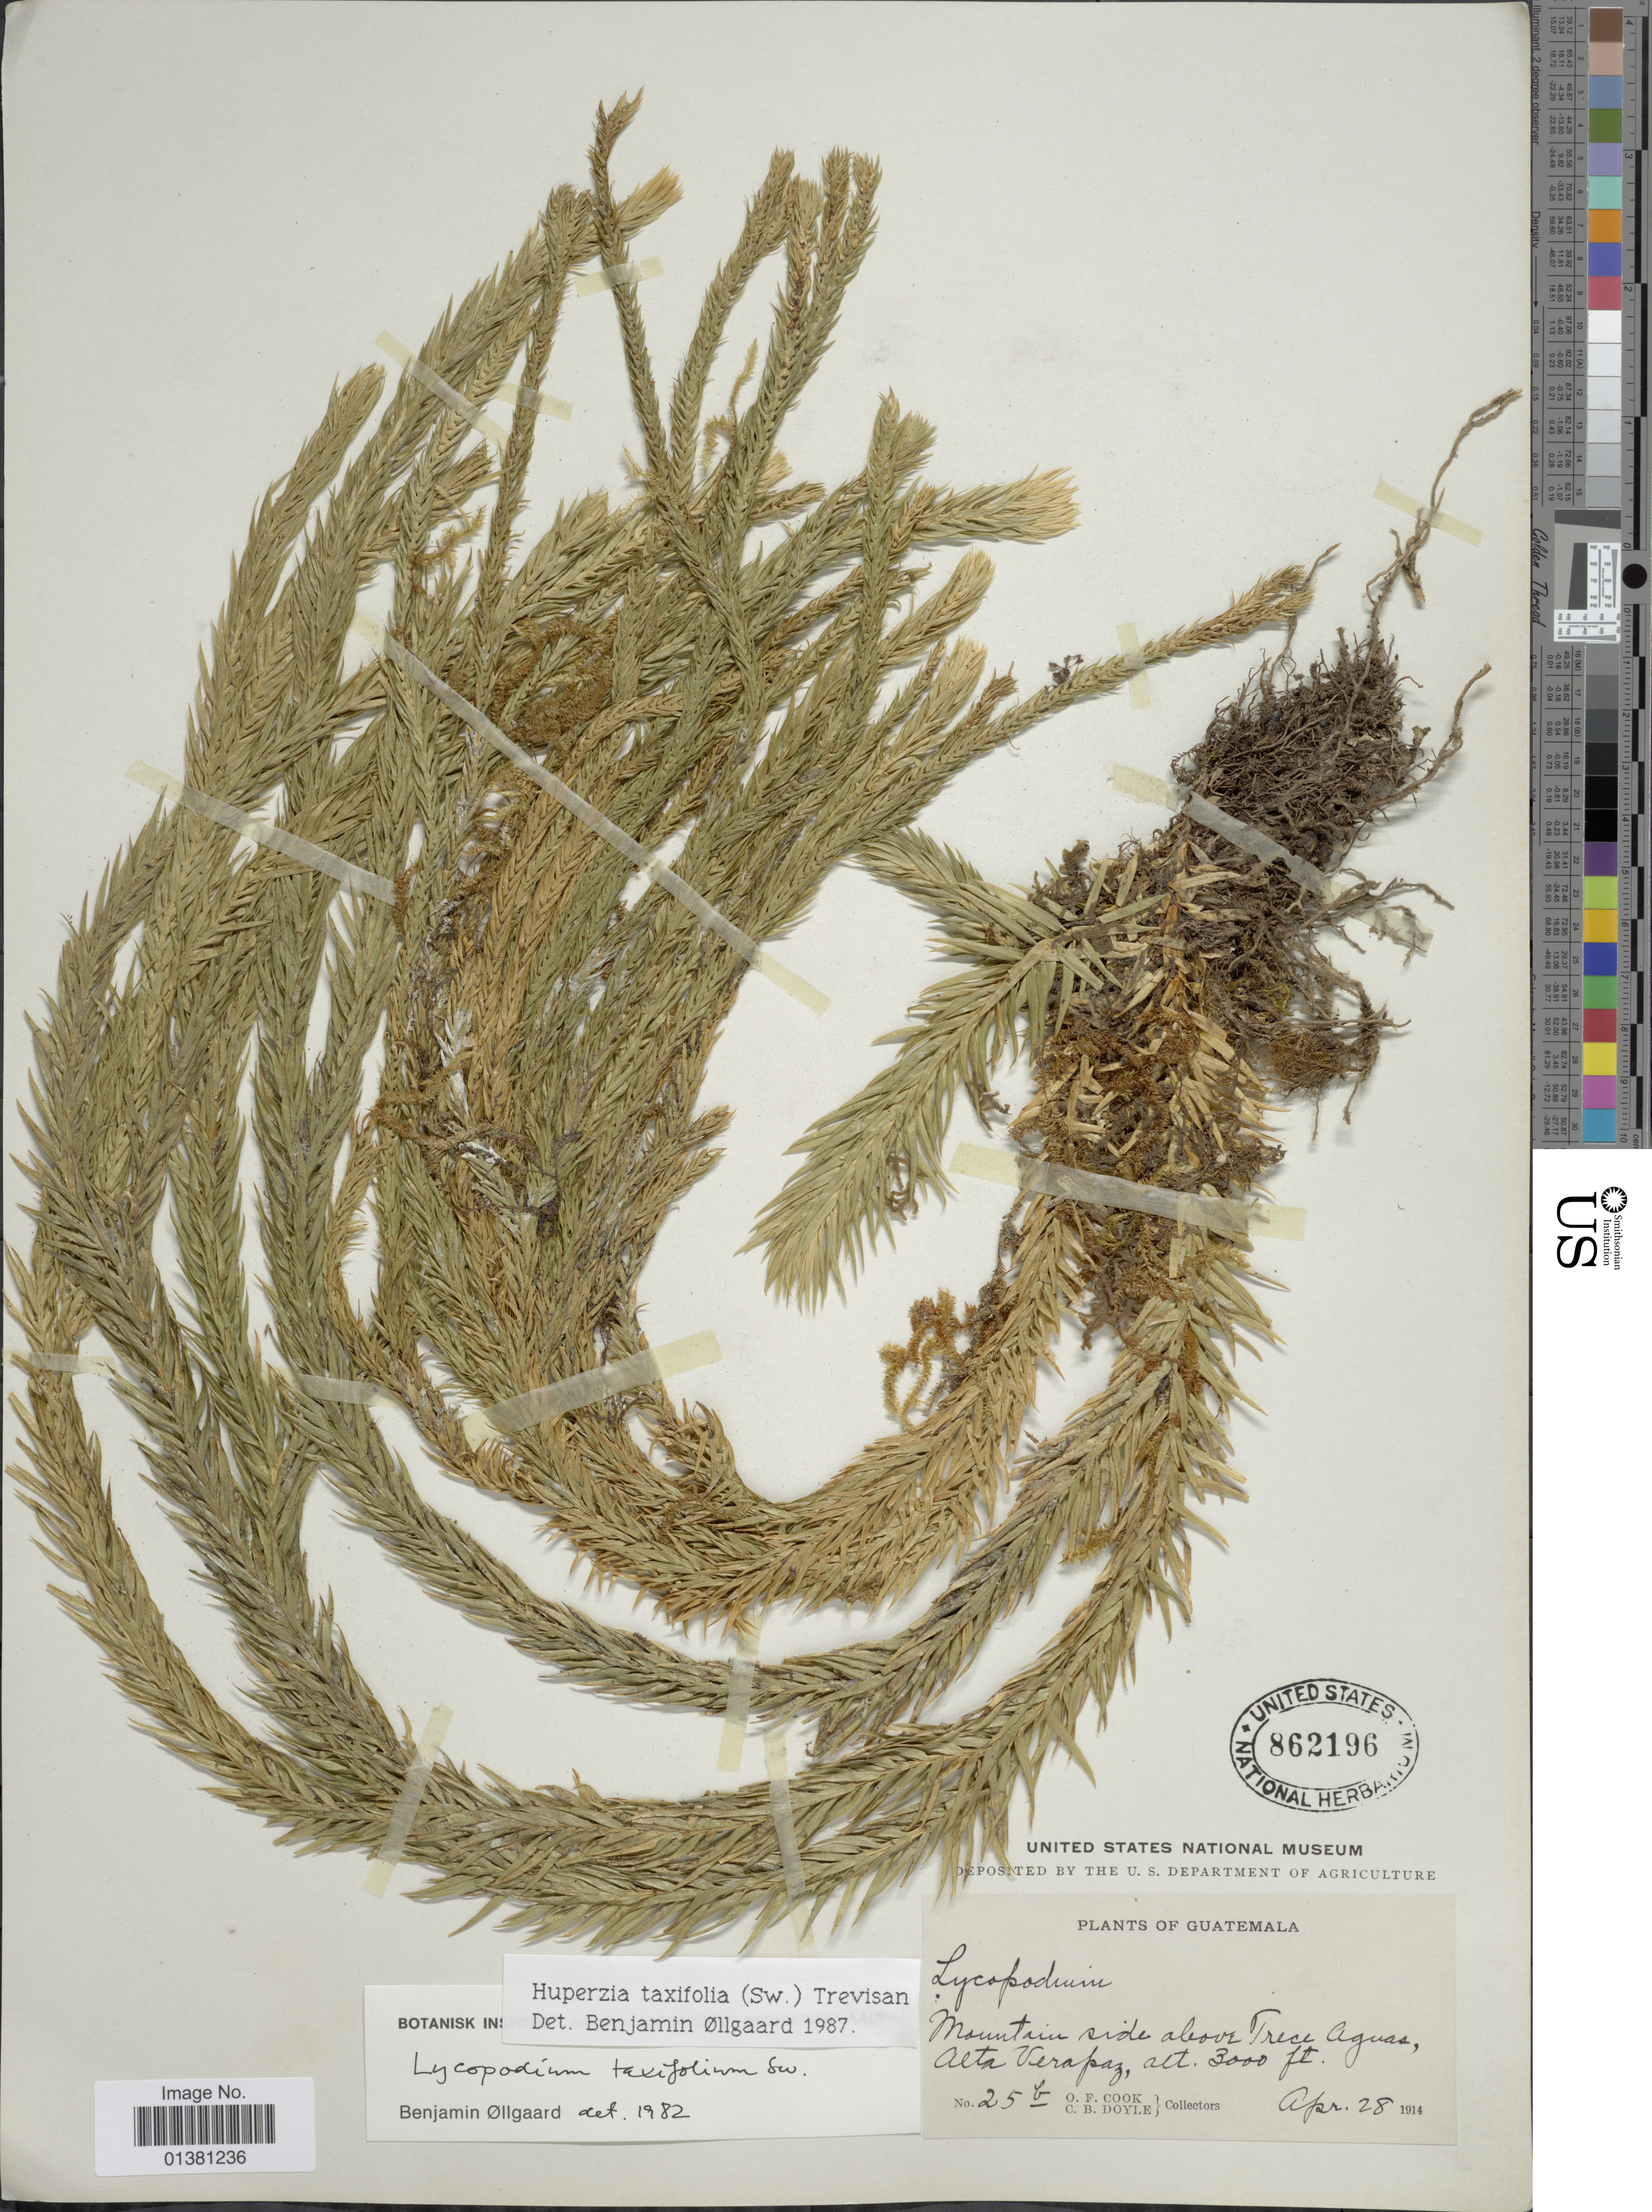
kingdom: Plantae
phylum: Tracheophyta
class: Lycopodiopsida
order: Lycopodiales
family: Lycopodiaceae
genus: Phlegmariurus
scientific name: Phlegmariurus taxifolius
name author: (Sw.) Á. Löve & D. Löve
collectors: O. F. Cook & C. Doyle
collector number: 25 b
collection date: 1914-04-28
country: Guatemala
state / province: Alta Verapaz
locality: Mountain side above Trece Aguas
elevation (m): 914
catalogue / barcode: US 862196